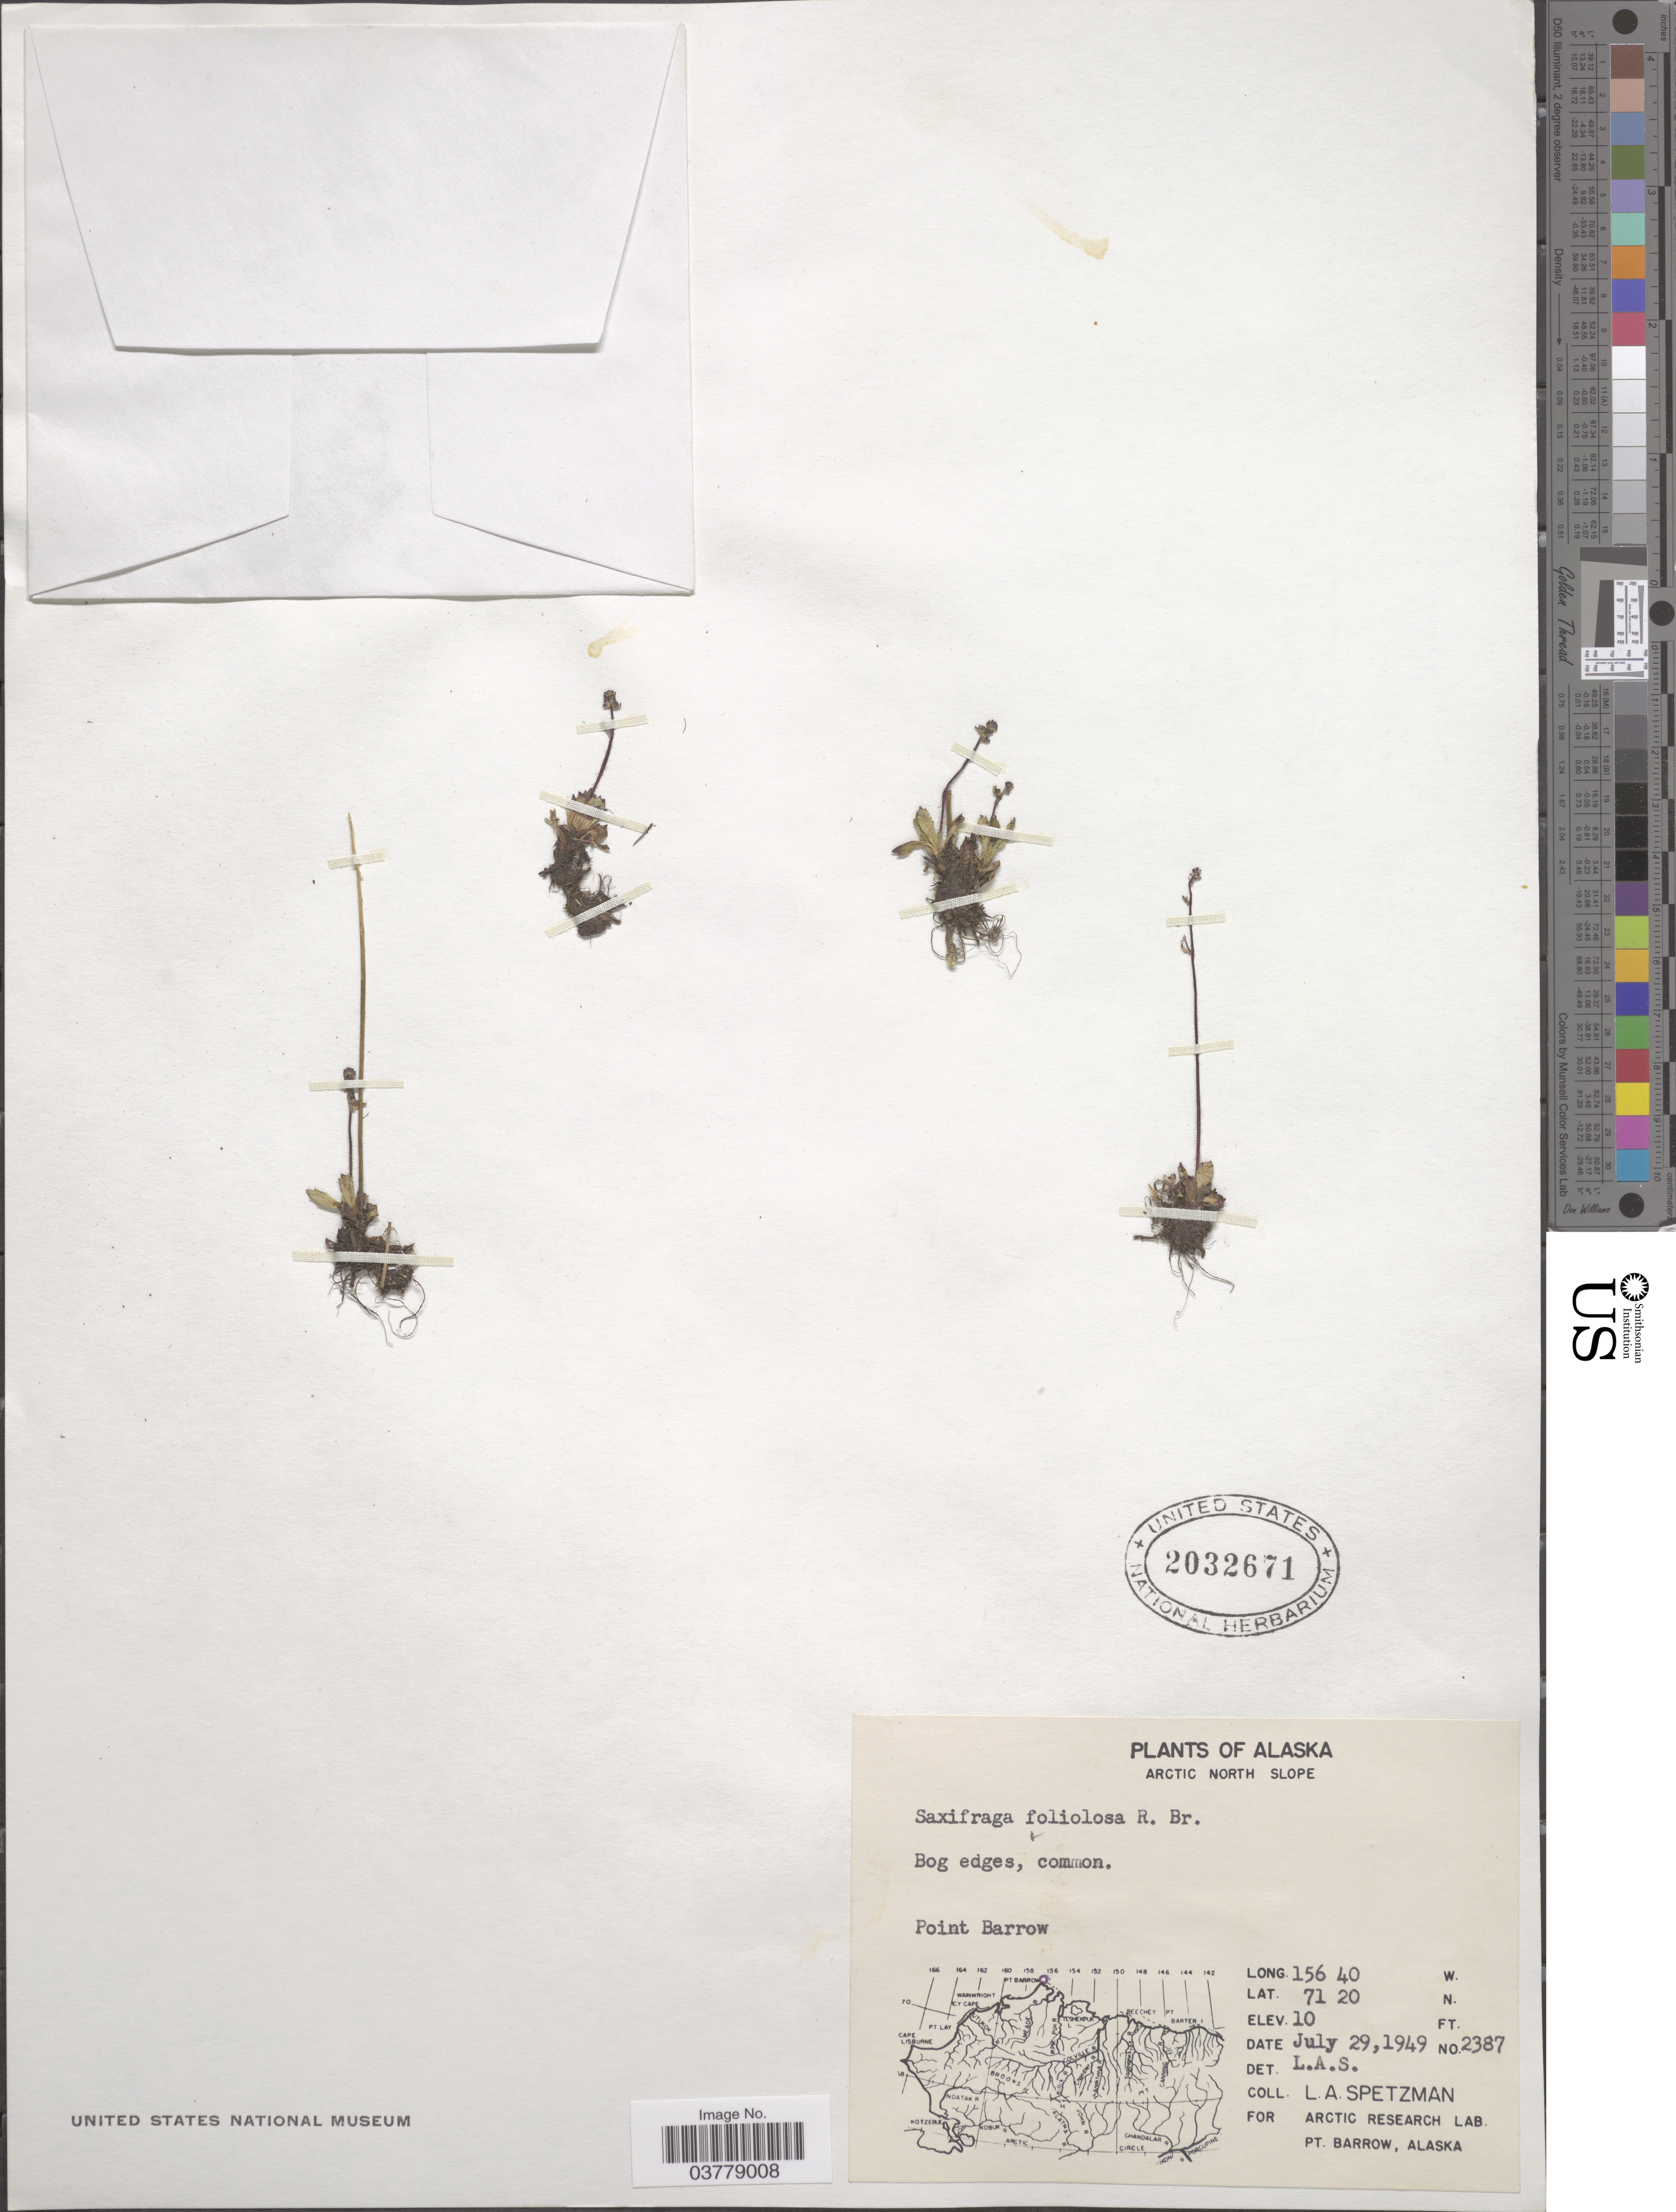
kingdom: Plantae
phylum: Tracheophyta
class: Magnoliopsida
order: Saxifragales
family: Saxifragaceae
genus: Micranthes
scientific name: Micranthes foliolosa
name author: (R. Br.) Gornall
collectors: L. Spetzman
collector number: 2387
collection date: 1949-07-29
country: United States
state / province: Alaska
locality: Arctic North Slope. Point Barrow.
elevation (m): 3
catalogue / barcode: US 2032671